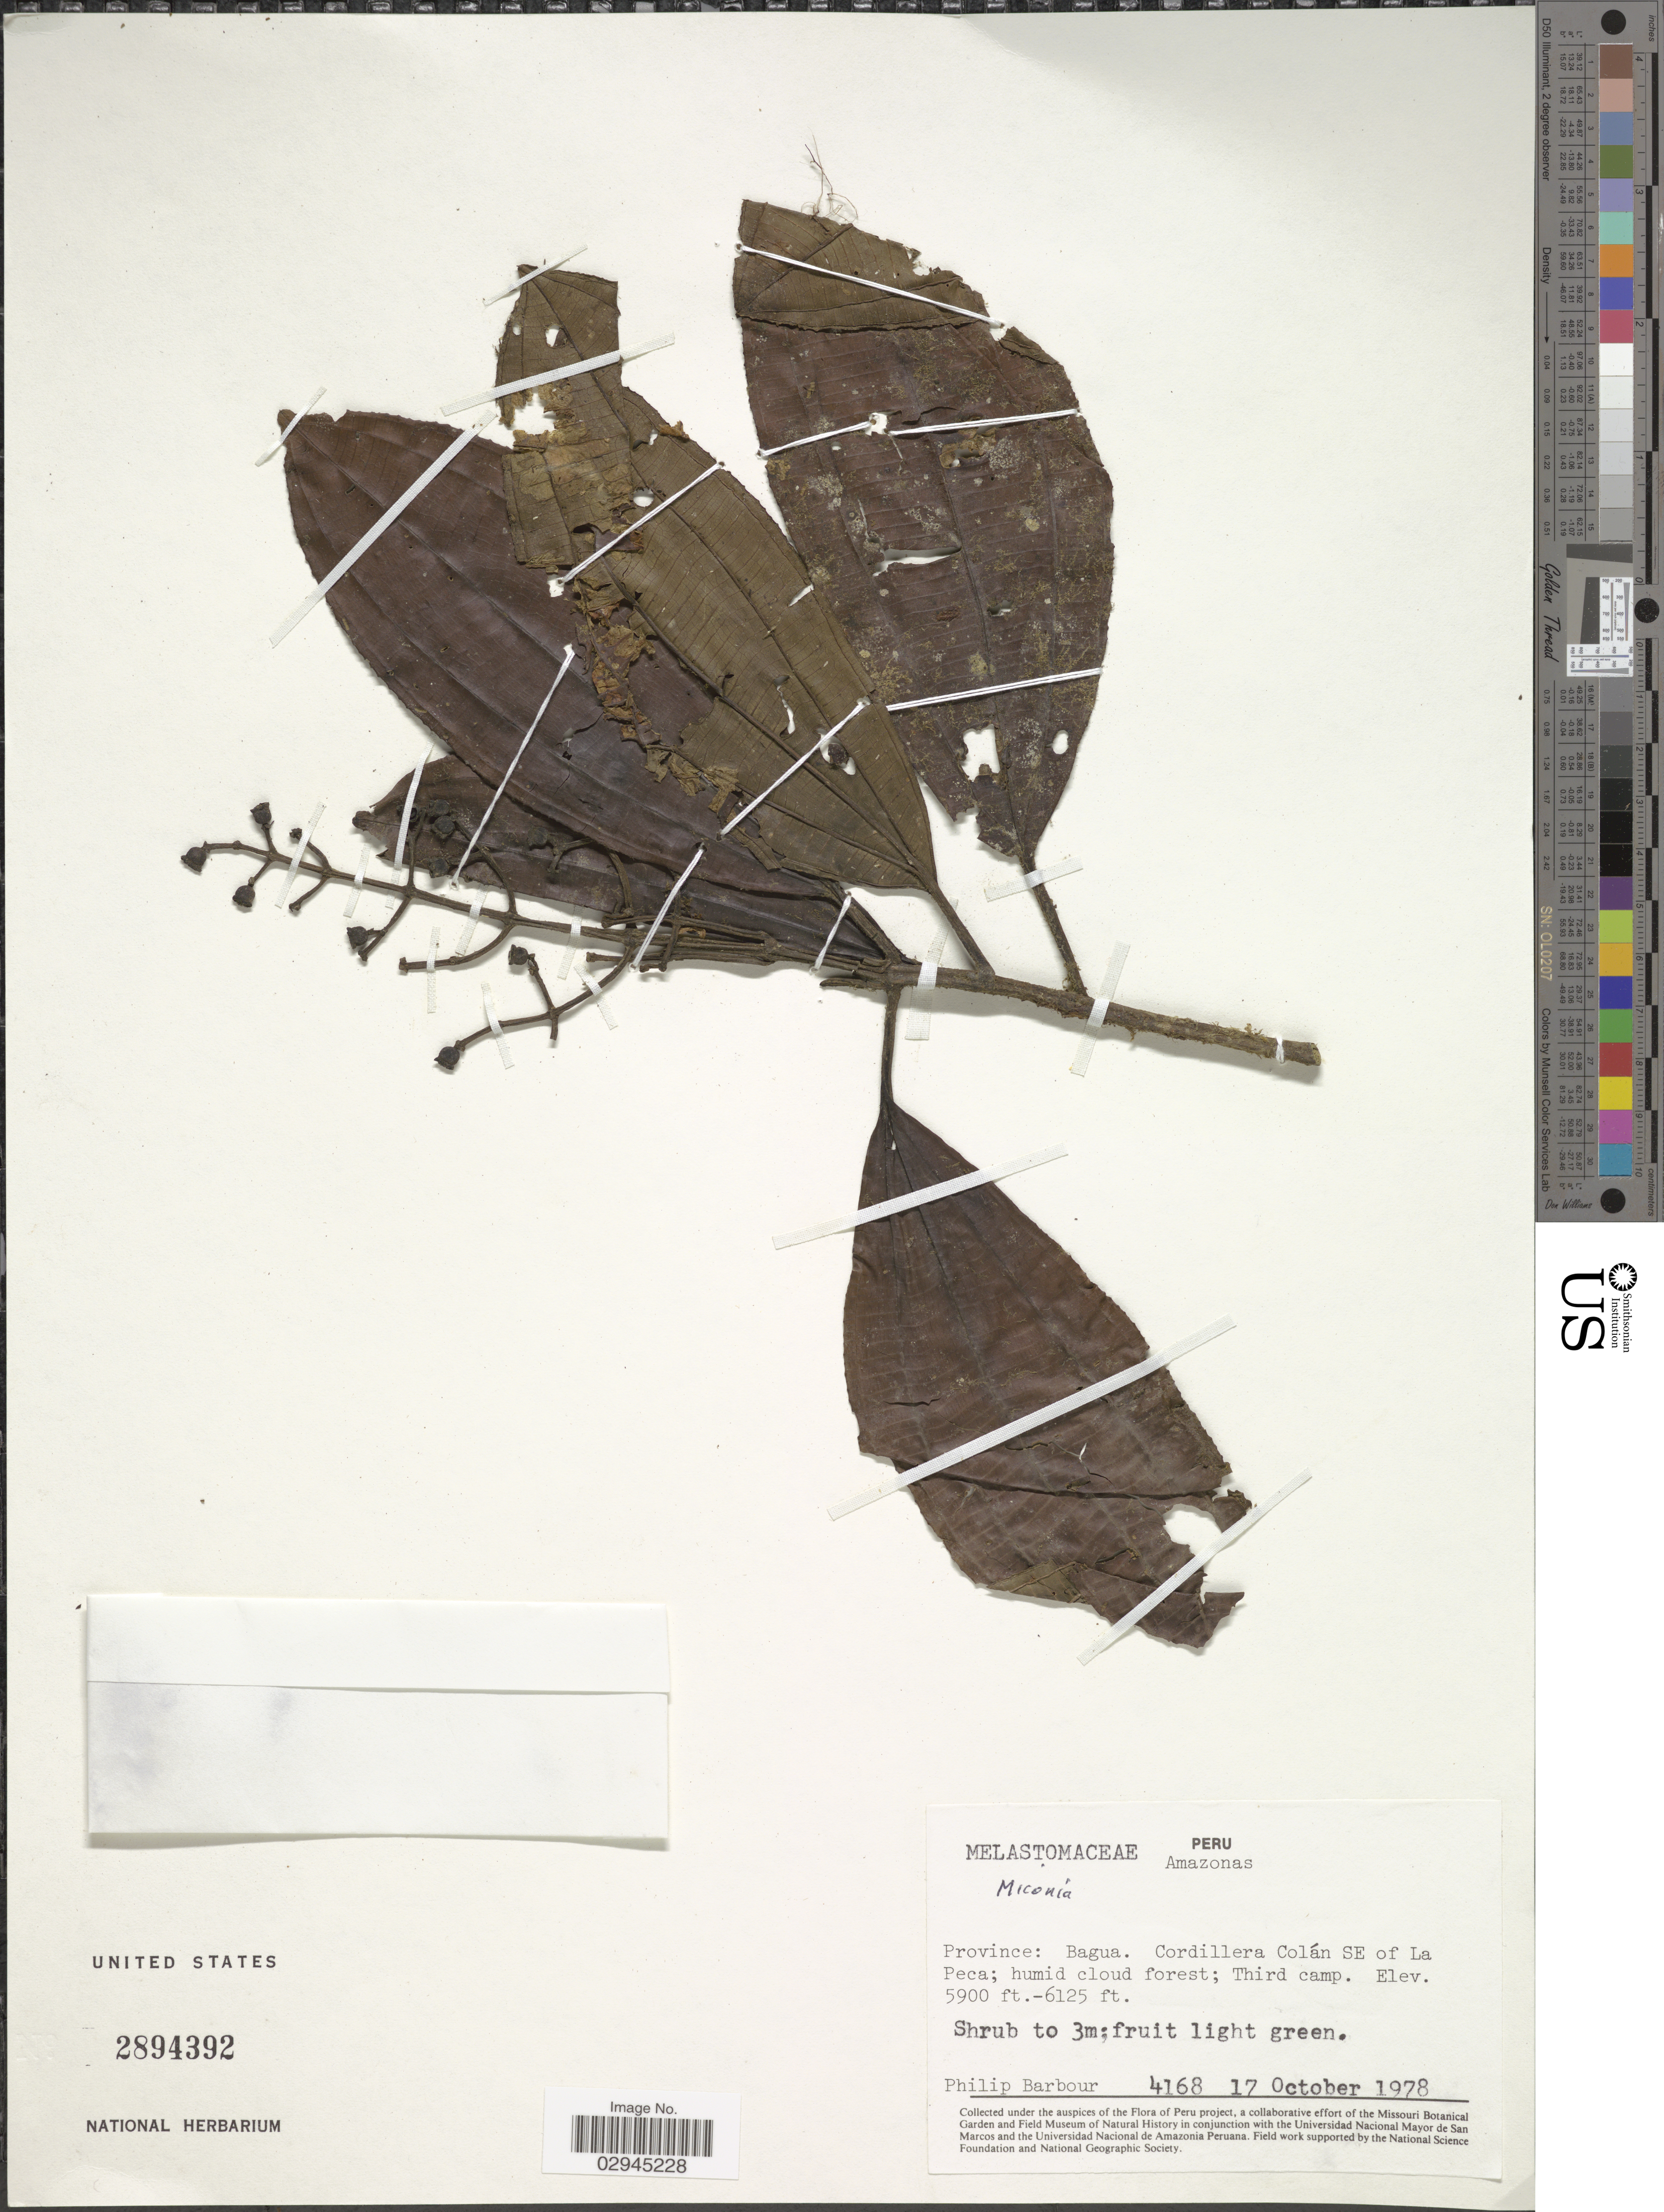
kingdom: Plantae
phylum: Tracheophyta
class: Magnoliopsida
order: Myrtales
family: Melastomataceae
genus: Miconia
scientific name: Miconia sp.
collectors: P. Barbour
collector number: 4168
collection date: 1978-10-17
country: Peru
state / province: Amazonas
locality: Province: Bagua. Cordillera Colán SE of La Peca; humid cloud forest; Third camp.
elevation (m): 1798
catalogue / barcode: US 2894392